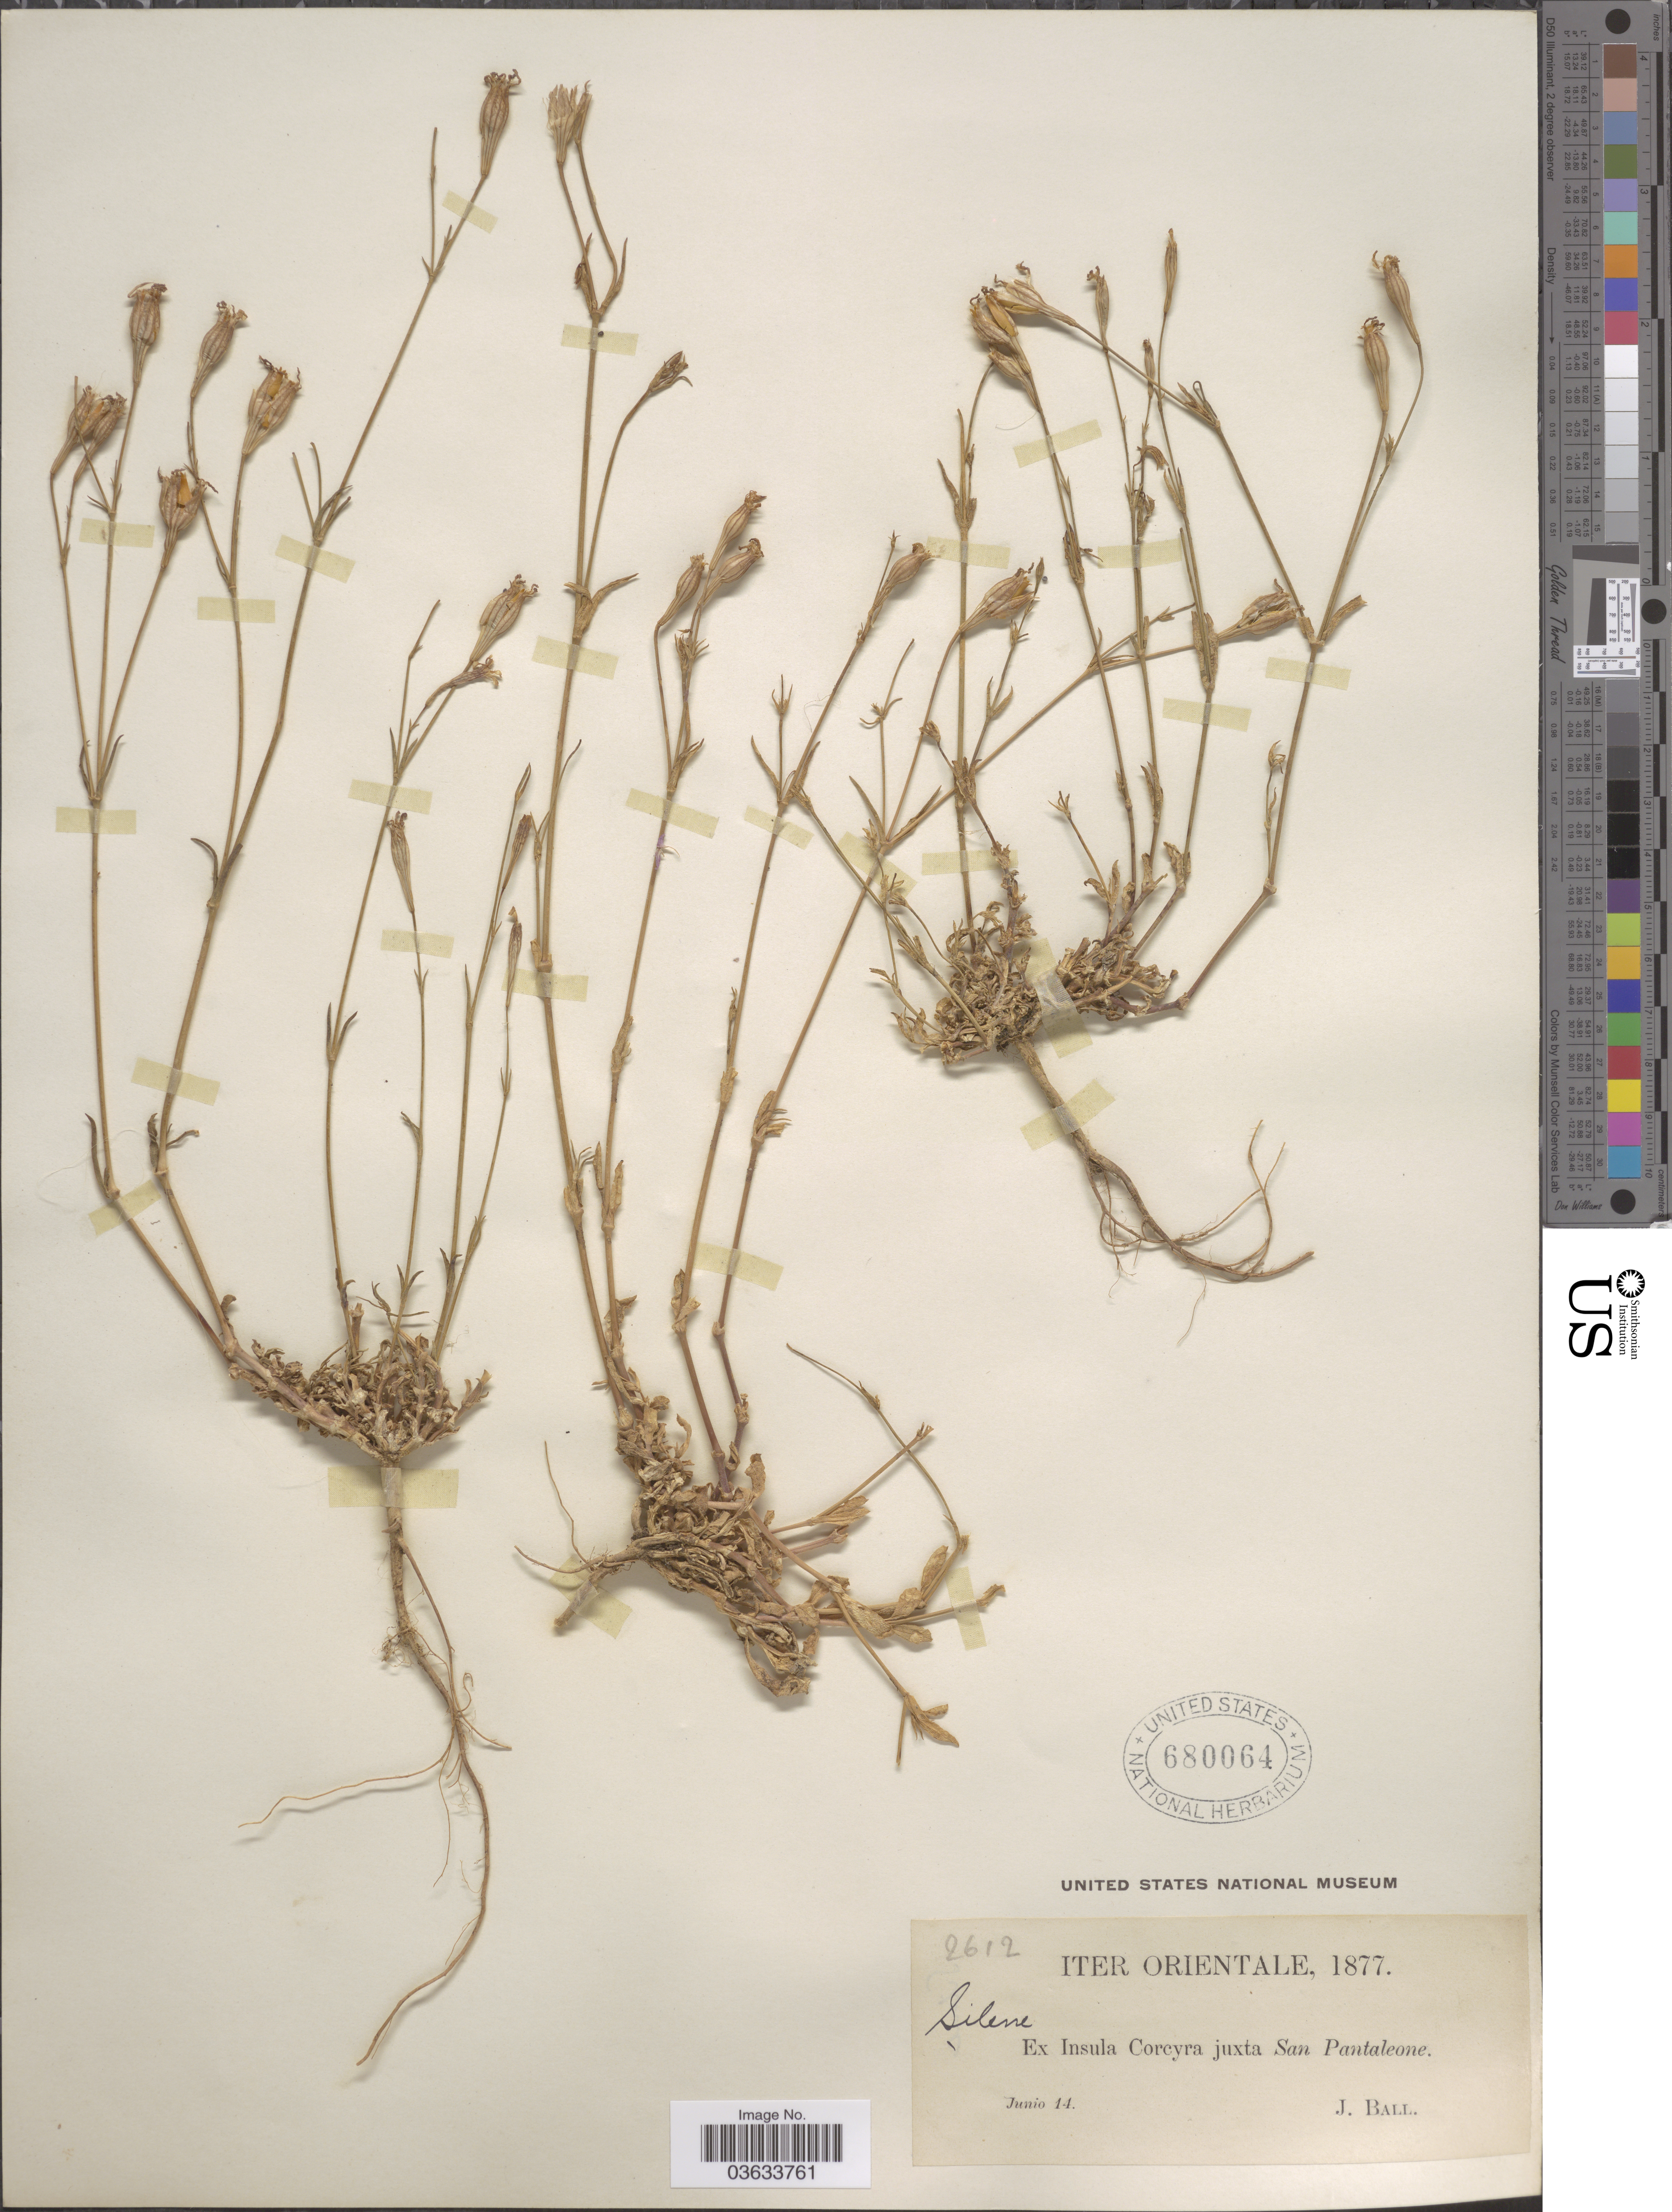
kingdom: Plantae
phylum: Tracheophyta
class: Magnoliopsida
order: Caryophyllales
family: Caryophyllaceae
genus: Silene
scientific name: Silene sp.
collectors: J. Ball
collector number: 2612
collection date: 1877-06-14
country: Greece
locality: Orientale. Ex insula Corcyra juxta San Pantaleone.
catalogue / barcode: US 680064